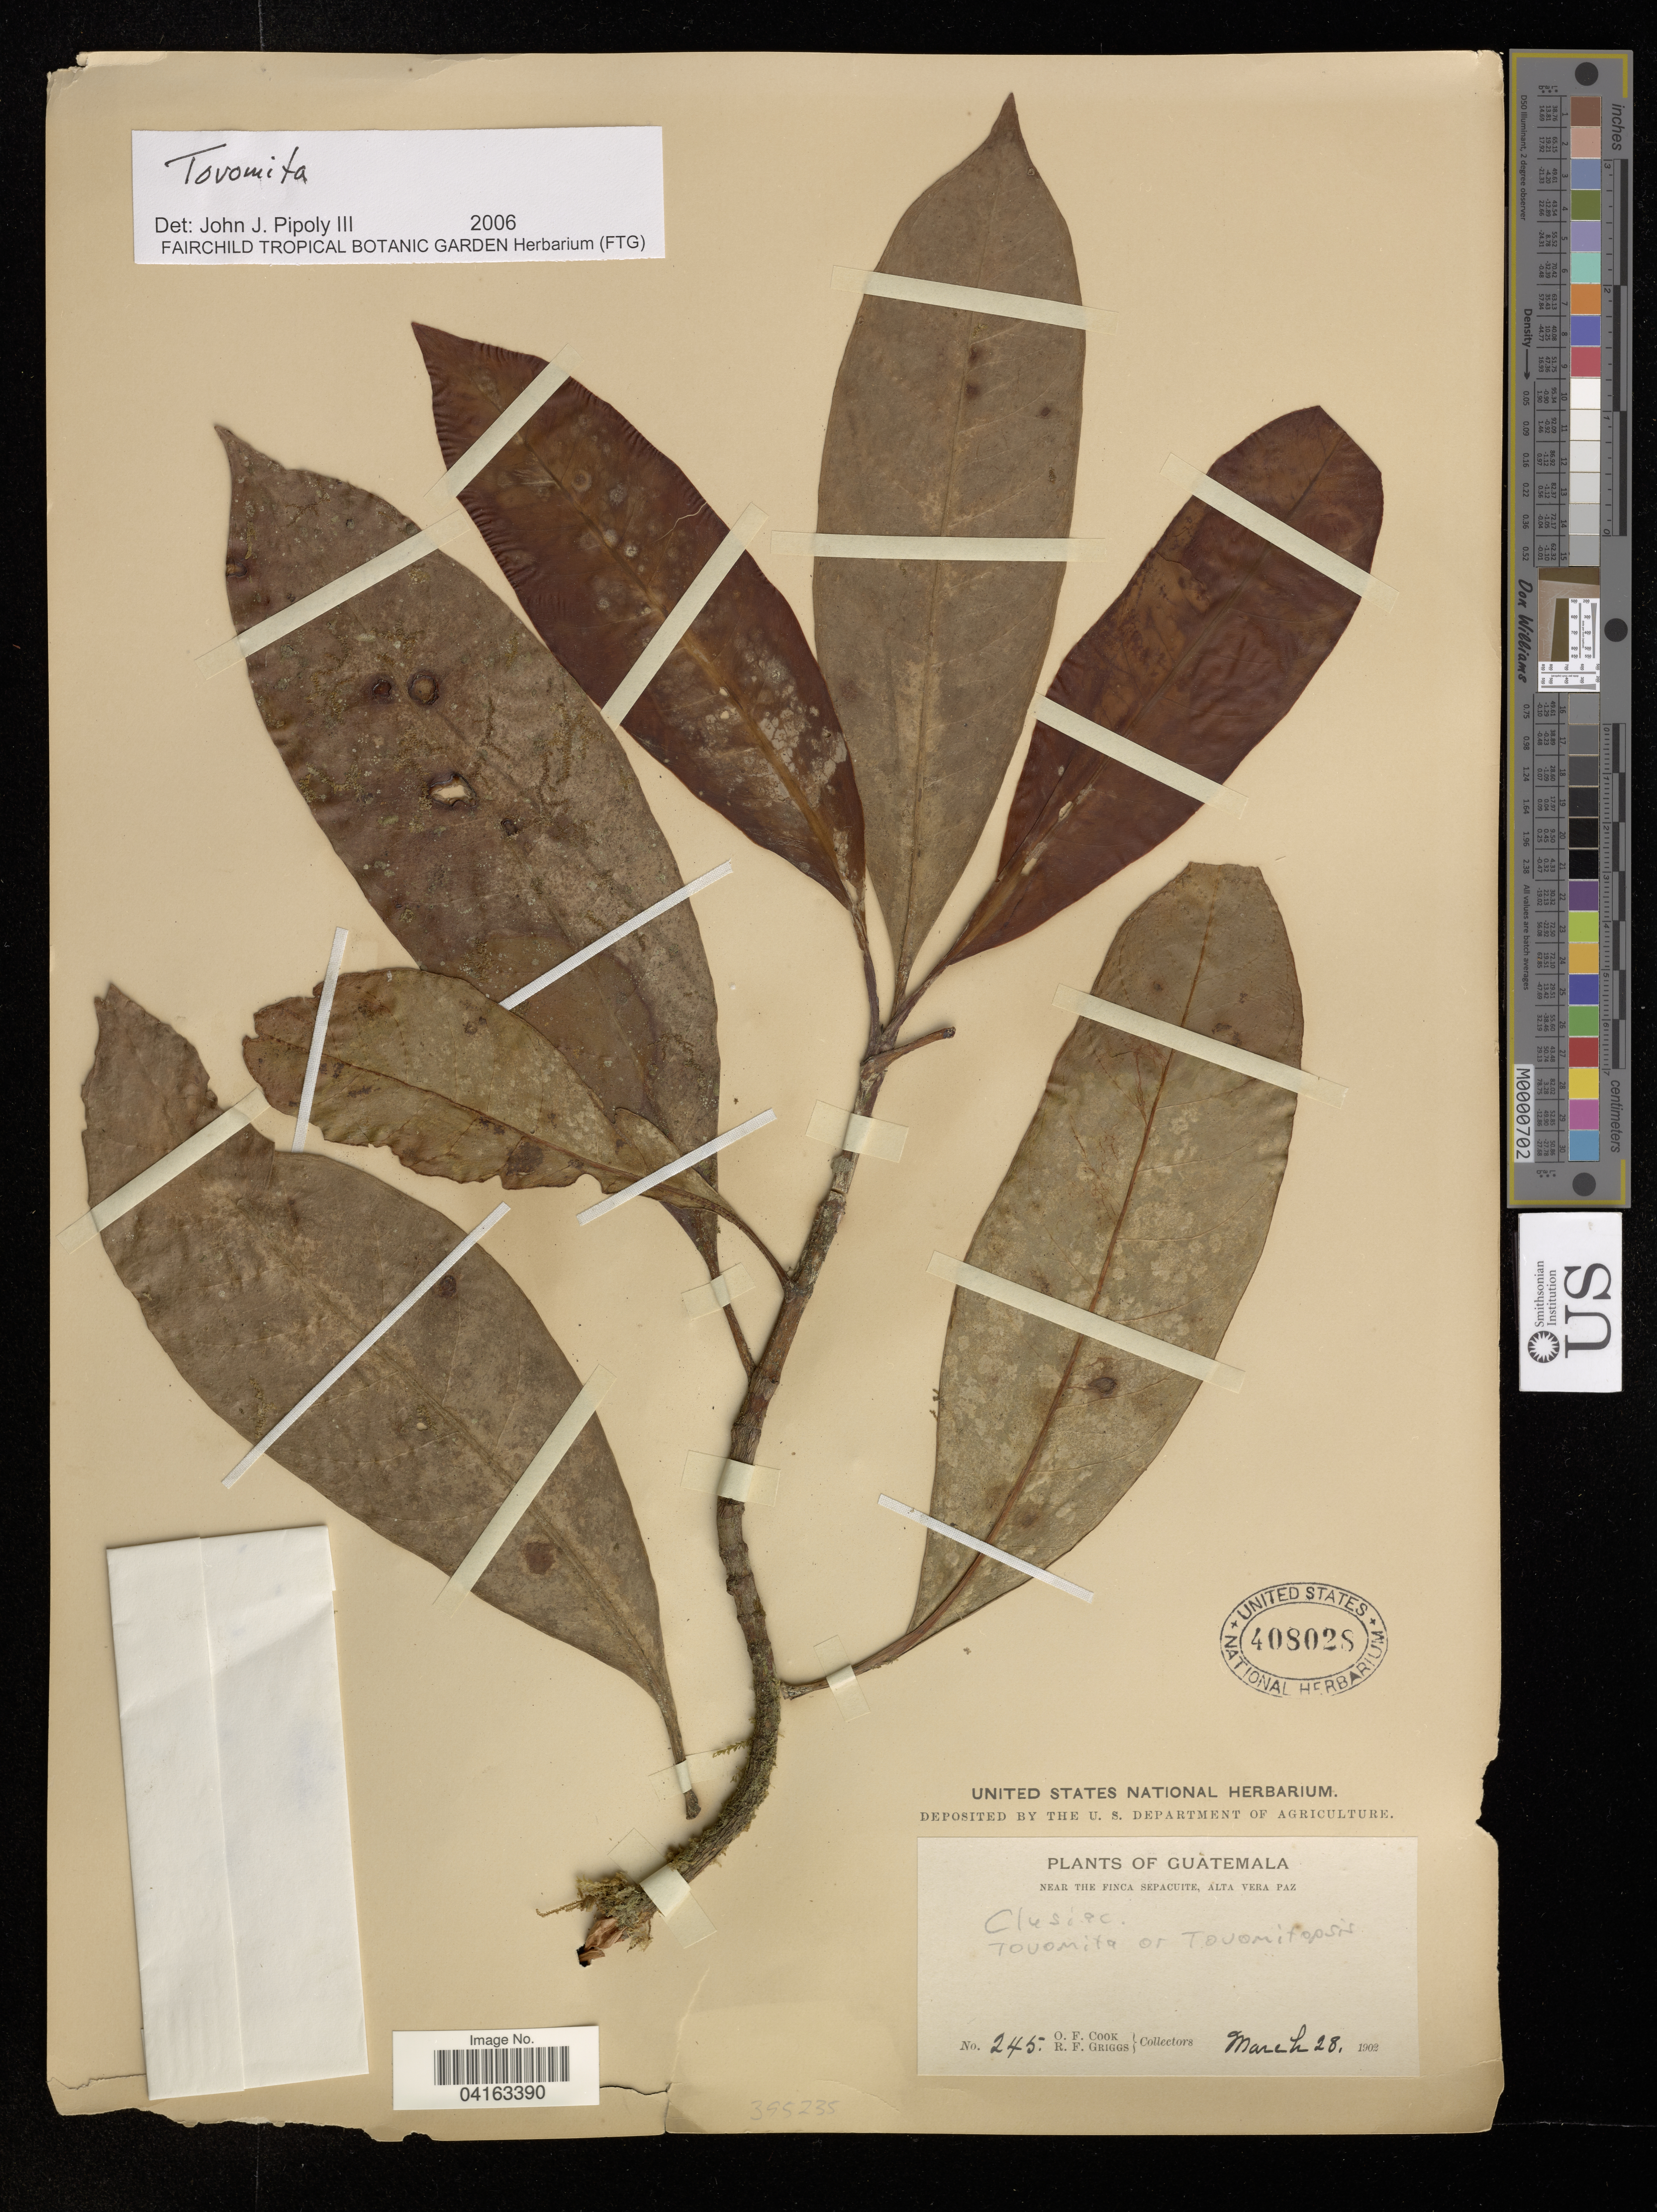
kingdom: Plantae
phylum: Tracheophyta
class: Magnoliopsida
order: Malpighiales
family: Clusiaceae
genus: Tovomita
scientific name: Tovomita sp.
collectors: O. F. Cook & R. F. Griggs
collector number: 245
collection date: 1902-03-28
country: Guatemala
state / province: Alta Verapaz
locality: Near the Finca Sepacuite, Alta Vera Paz.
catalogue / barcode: US 408028